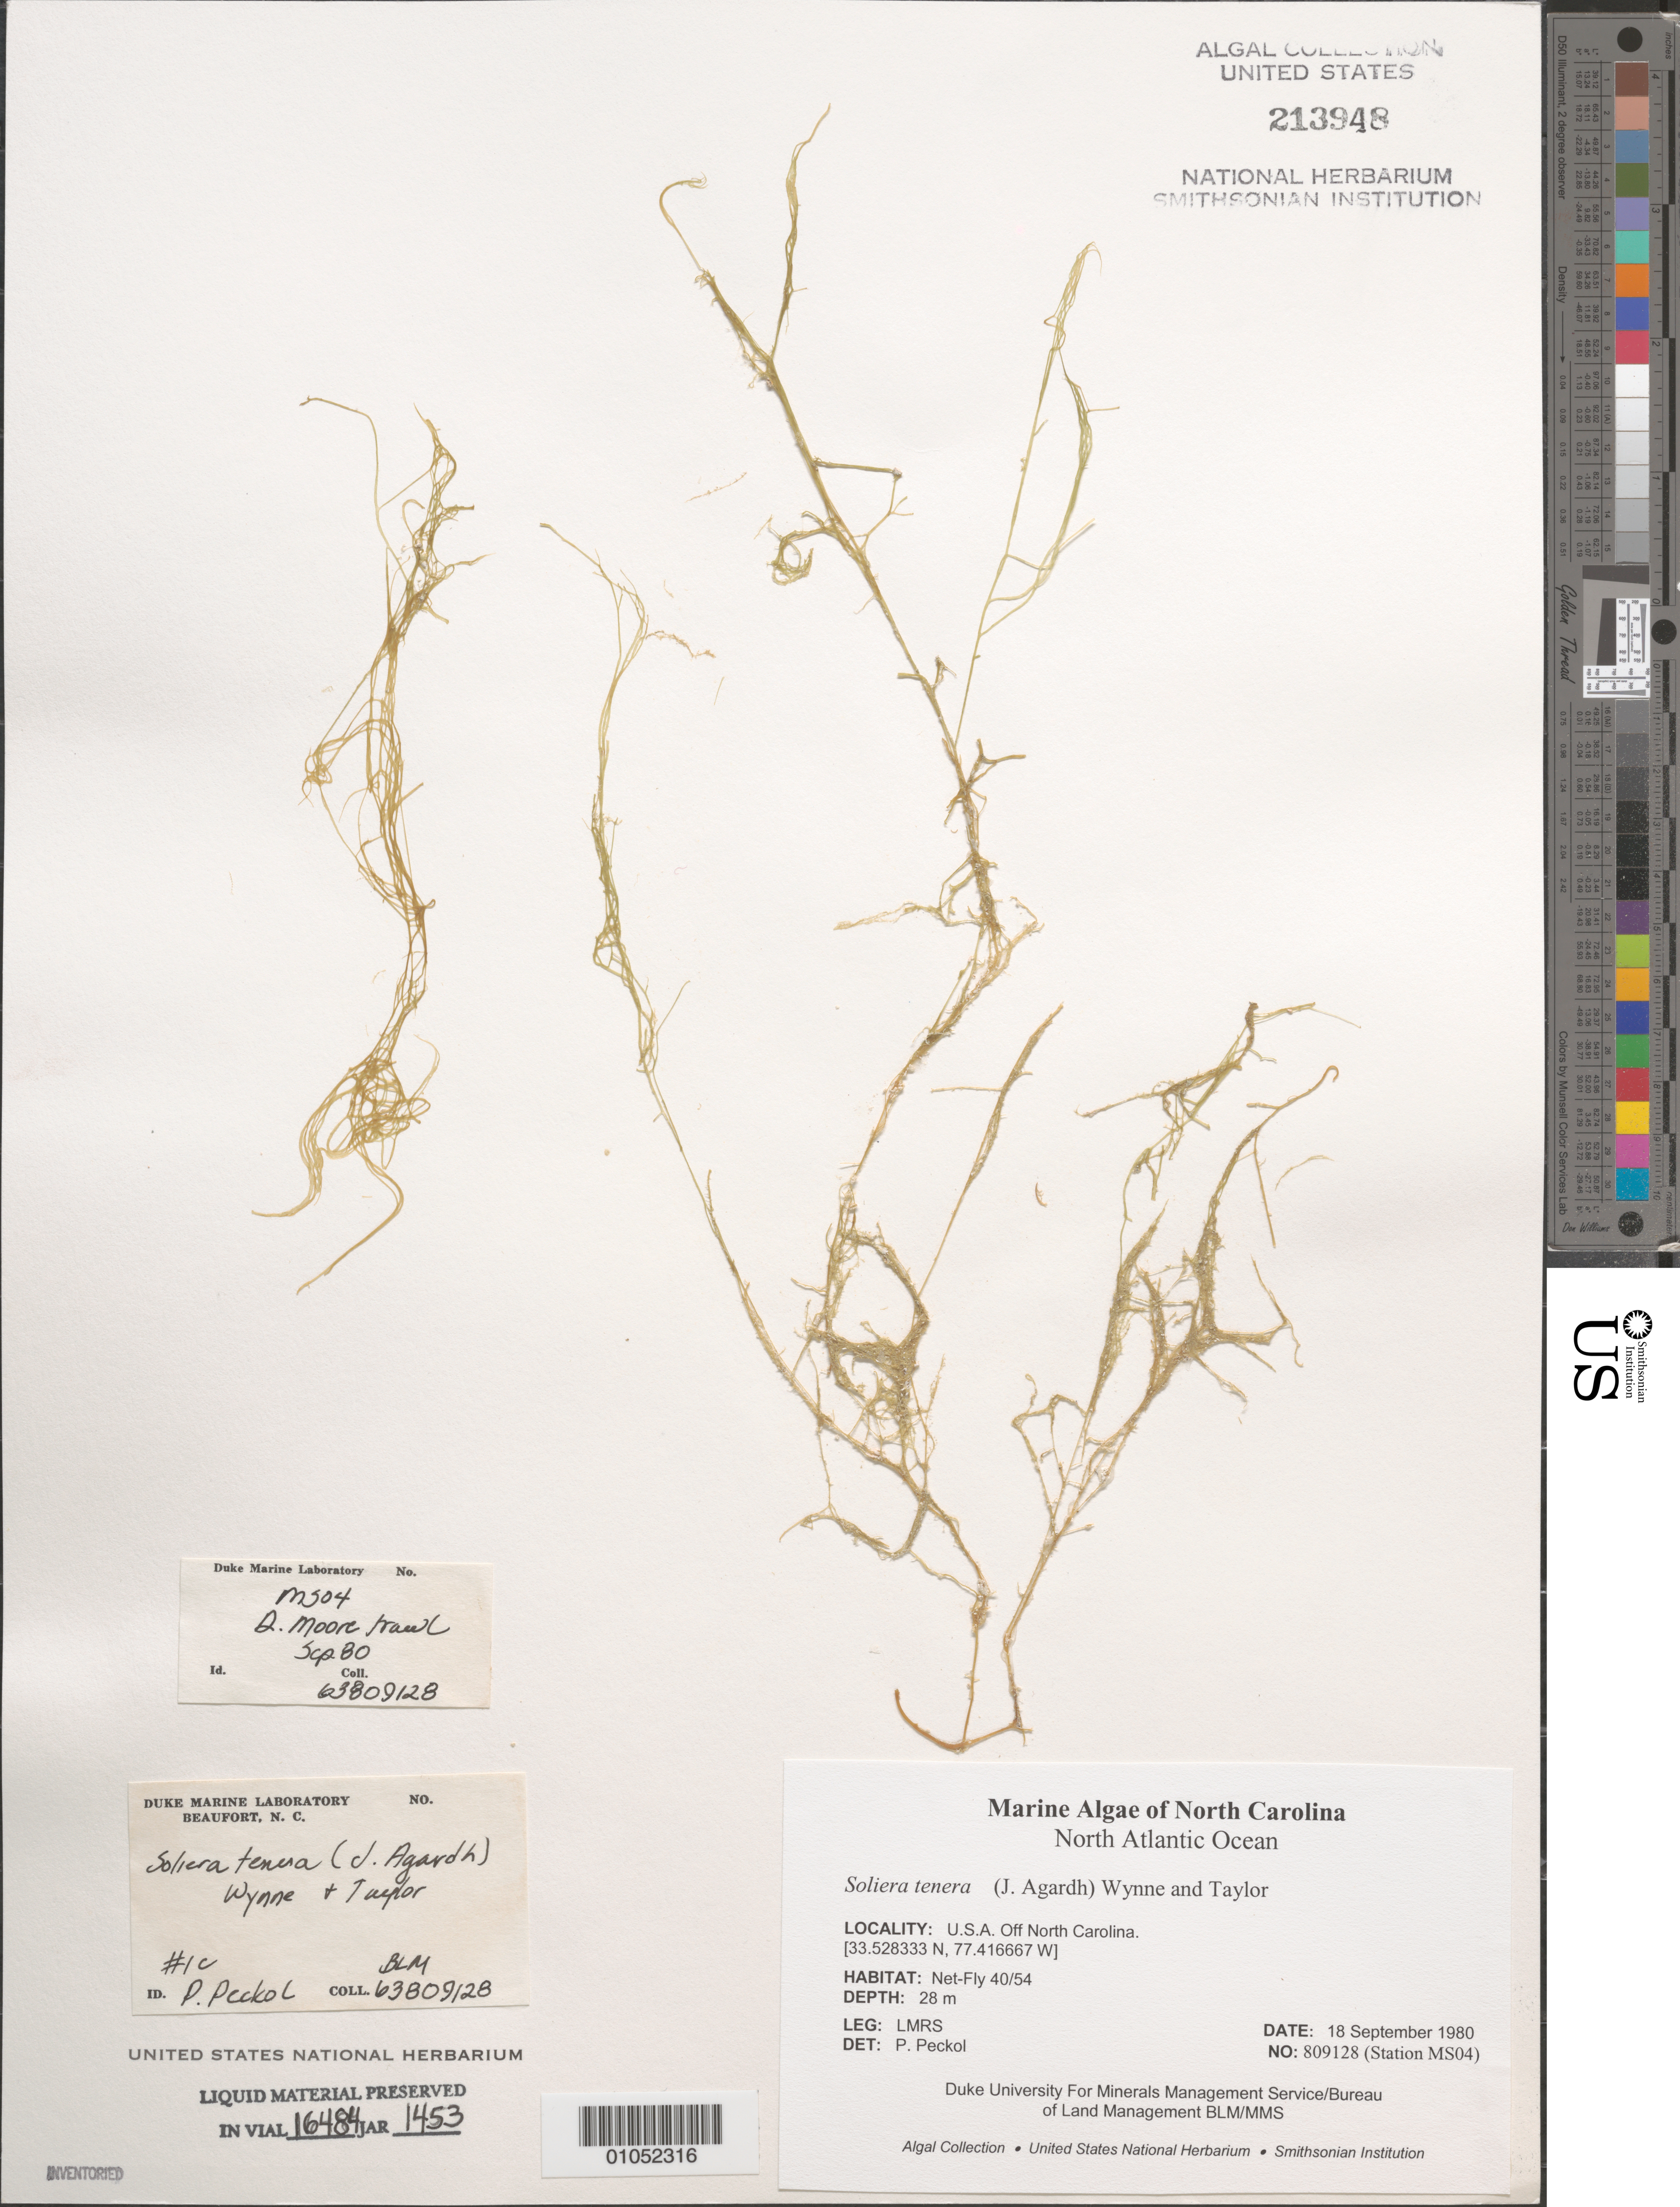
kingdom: Plantae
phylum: Rhodophyta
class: Florideophyceae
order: Gigartinales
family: Solieriaceae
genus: Solieria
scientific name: Solieria filiformis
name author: (Kütz.) P.W. Gabrielson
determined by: Algae name updating Project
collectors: LMRS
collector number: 809128 (Station MS04)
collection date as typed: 18 Sep 1980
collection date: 1980-09-18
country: United States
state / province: North Carolina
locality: North Atlantic Ocean off North Carolina coast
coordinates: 33.528333 N, 77.416667 W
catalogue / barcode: US 213948